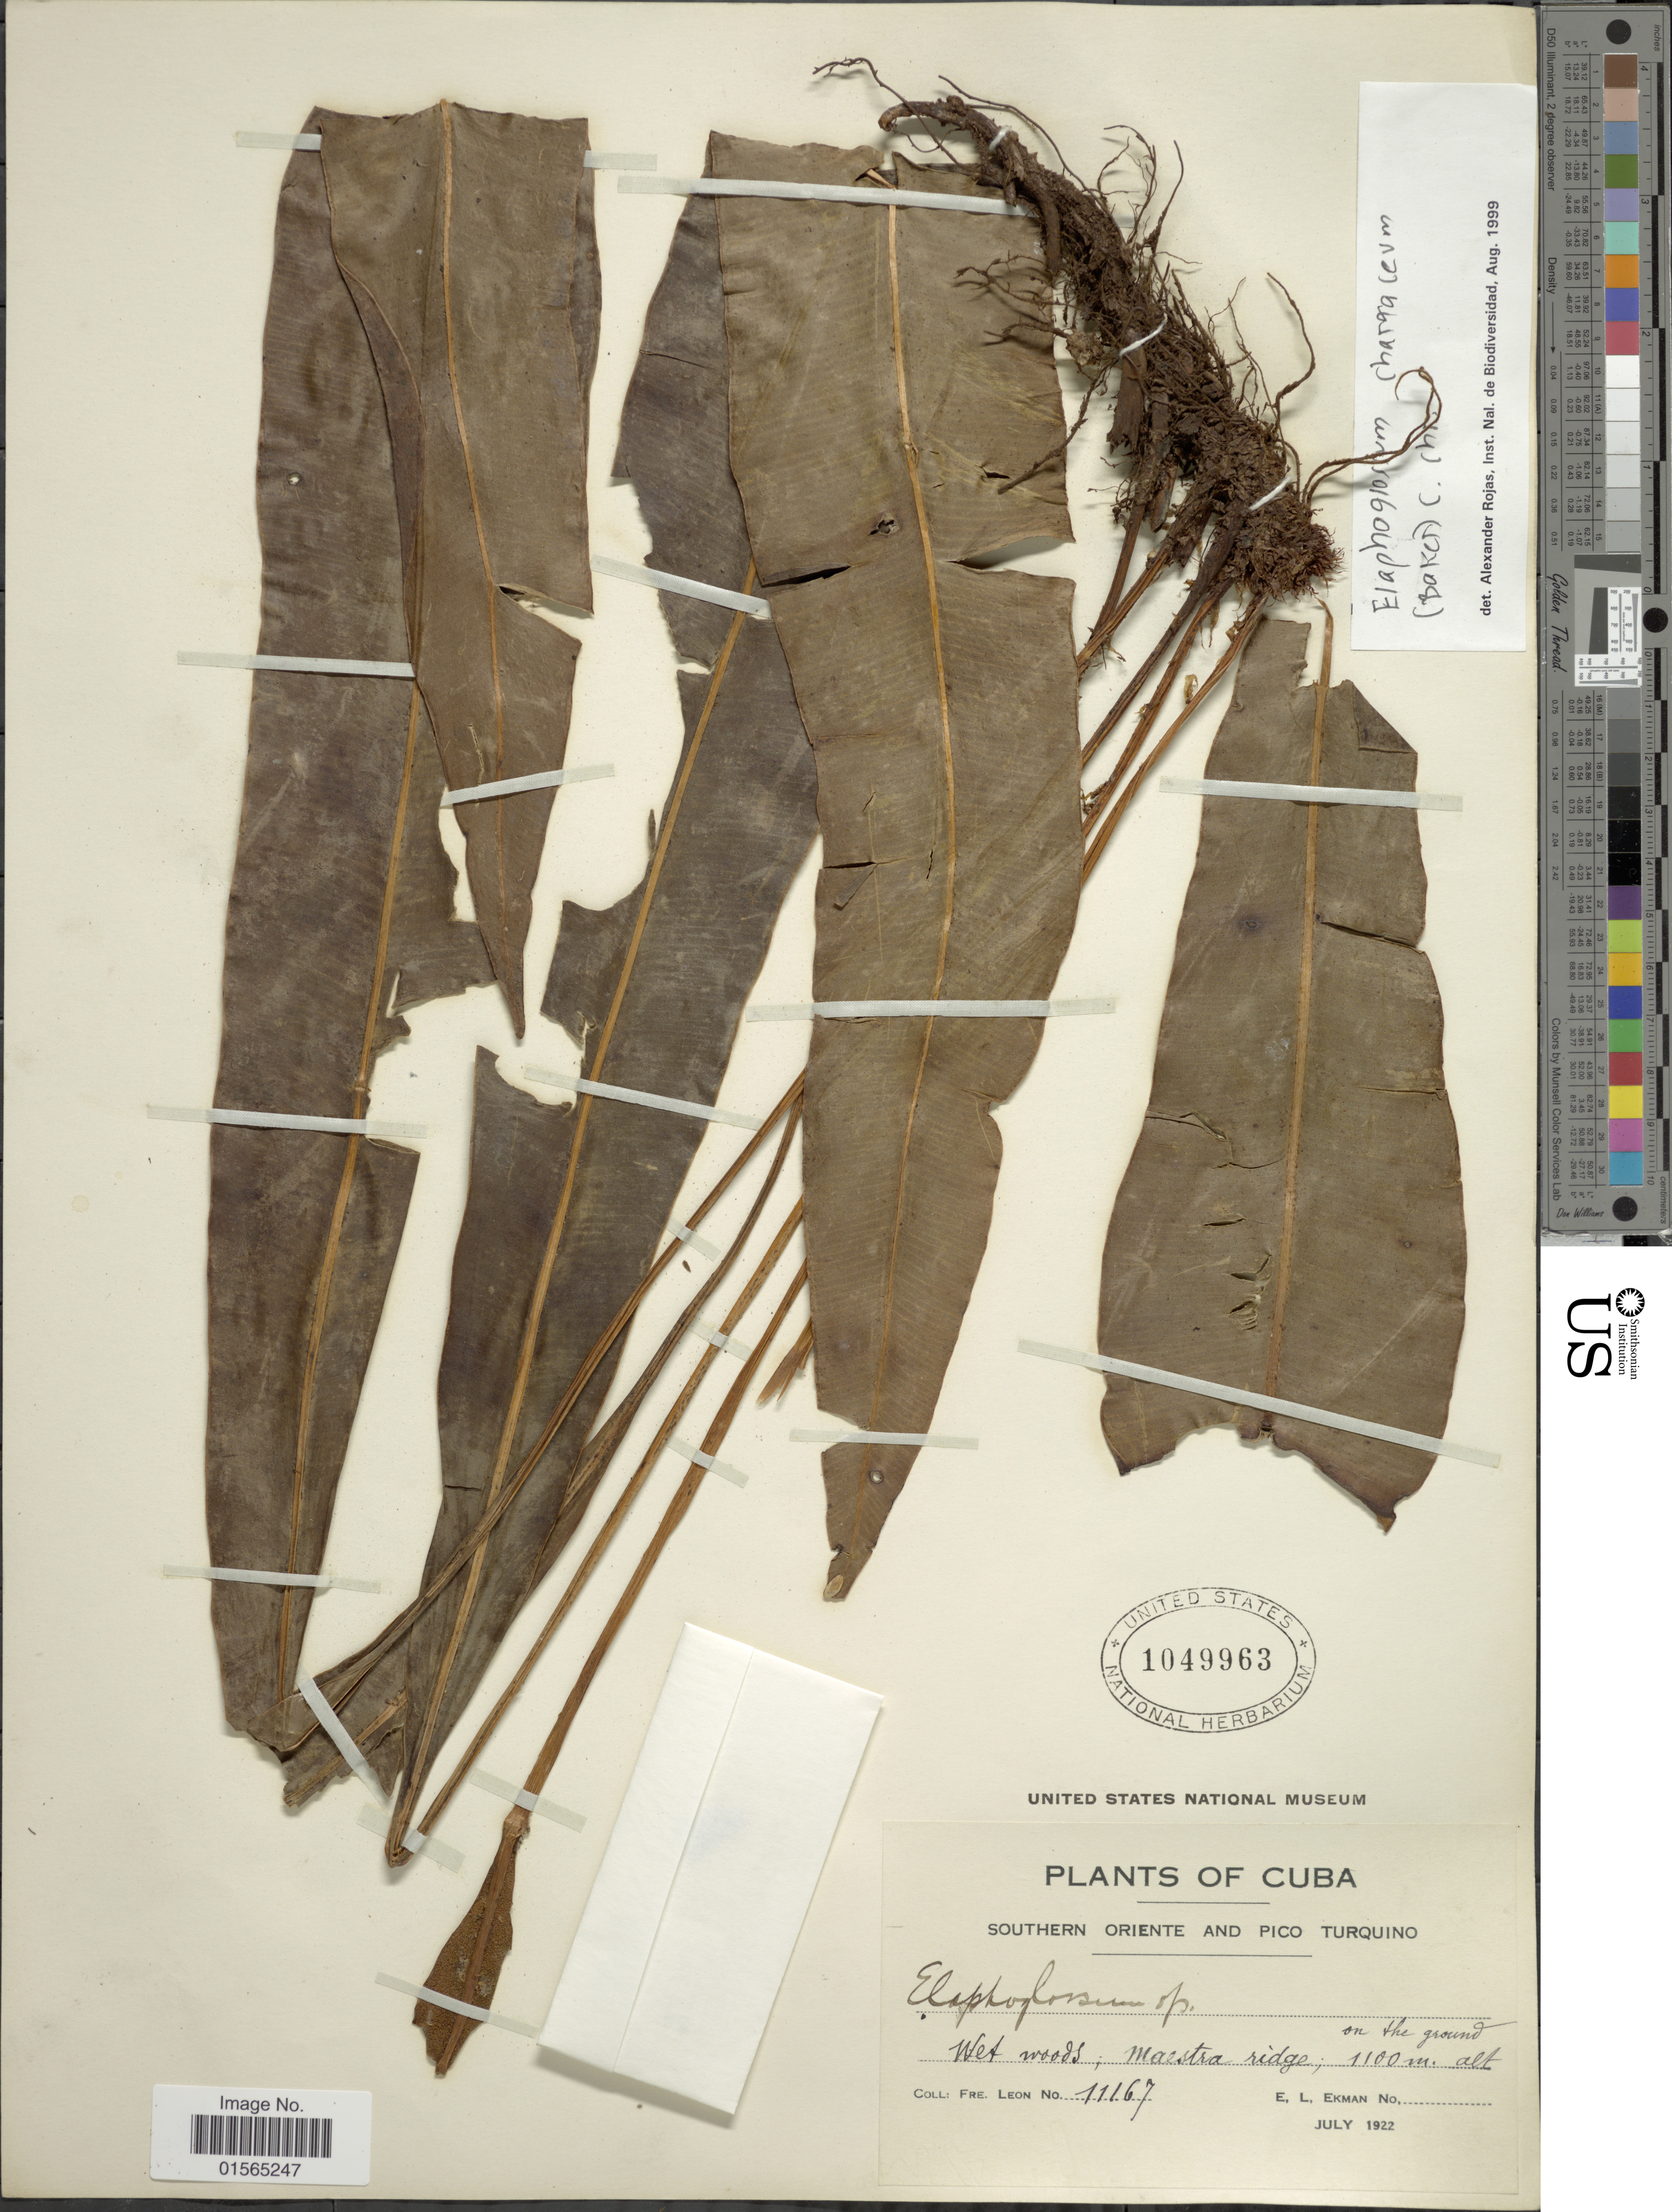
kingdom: Plantae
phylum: Tracheophyta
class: Polypodiopsida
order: Polypodiales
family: Dryopteridaceae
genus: Elaphoglossum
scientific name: Elaphoglossum chartaceum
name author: (Baker ex Jenman) C. Chr.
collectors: Bro. León & E. L. Ekman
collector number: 11167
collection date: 1922-07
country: Cuba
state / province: Oriente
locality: Southern Oriente and Pico Turquino, Wet woods; Maestra ridge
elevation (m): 1100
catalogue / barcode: US 1049963